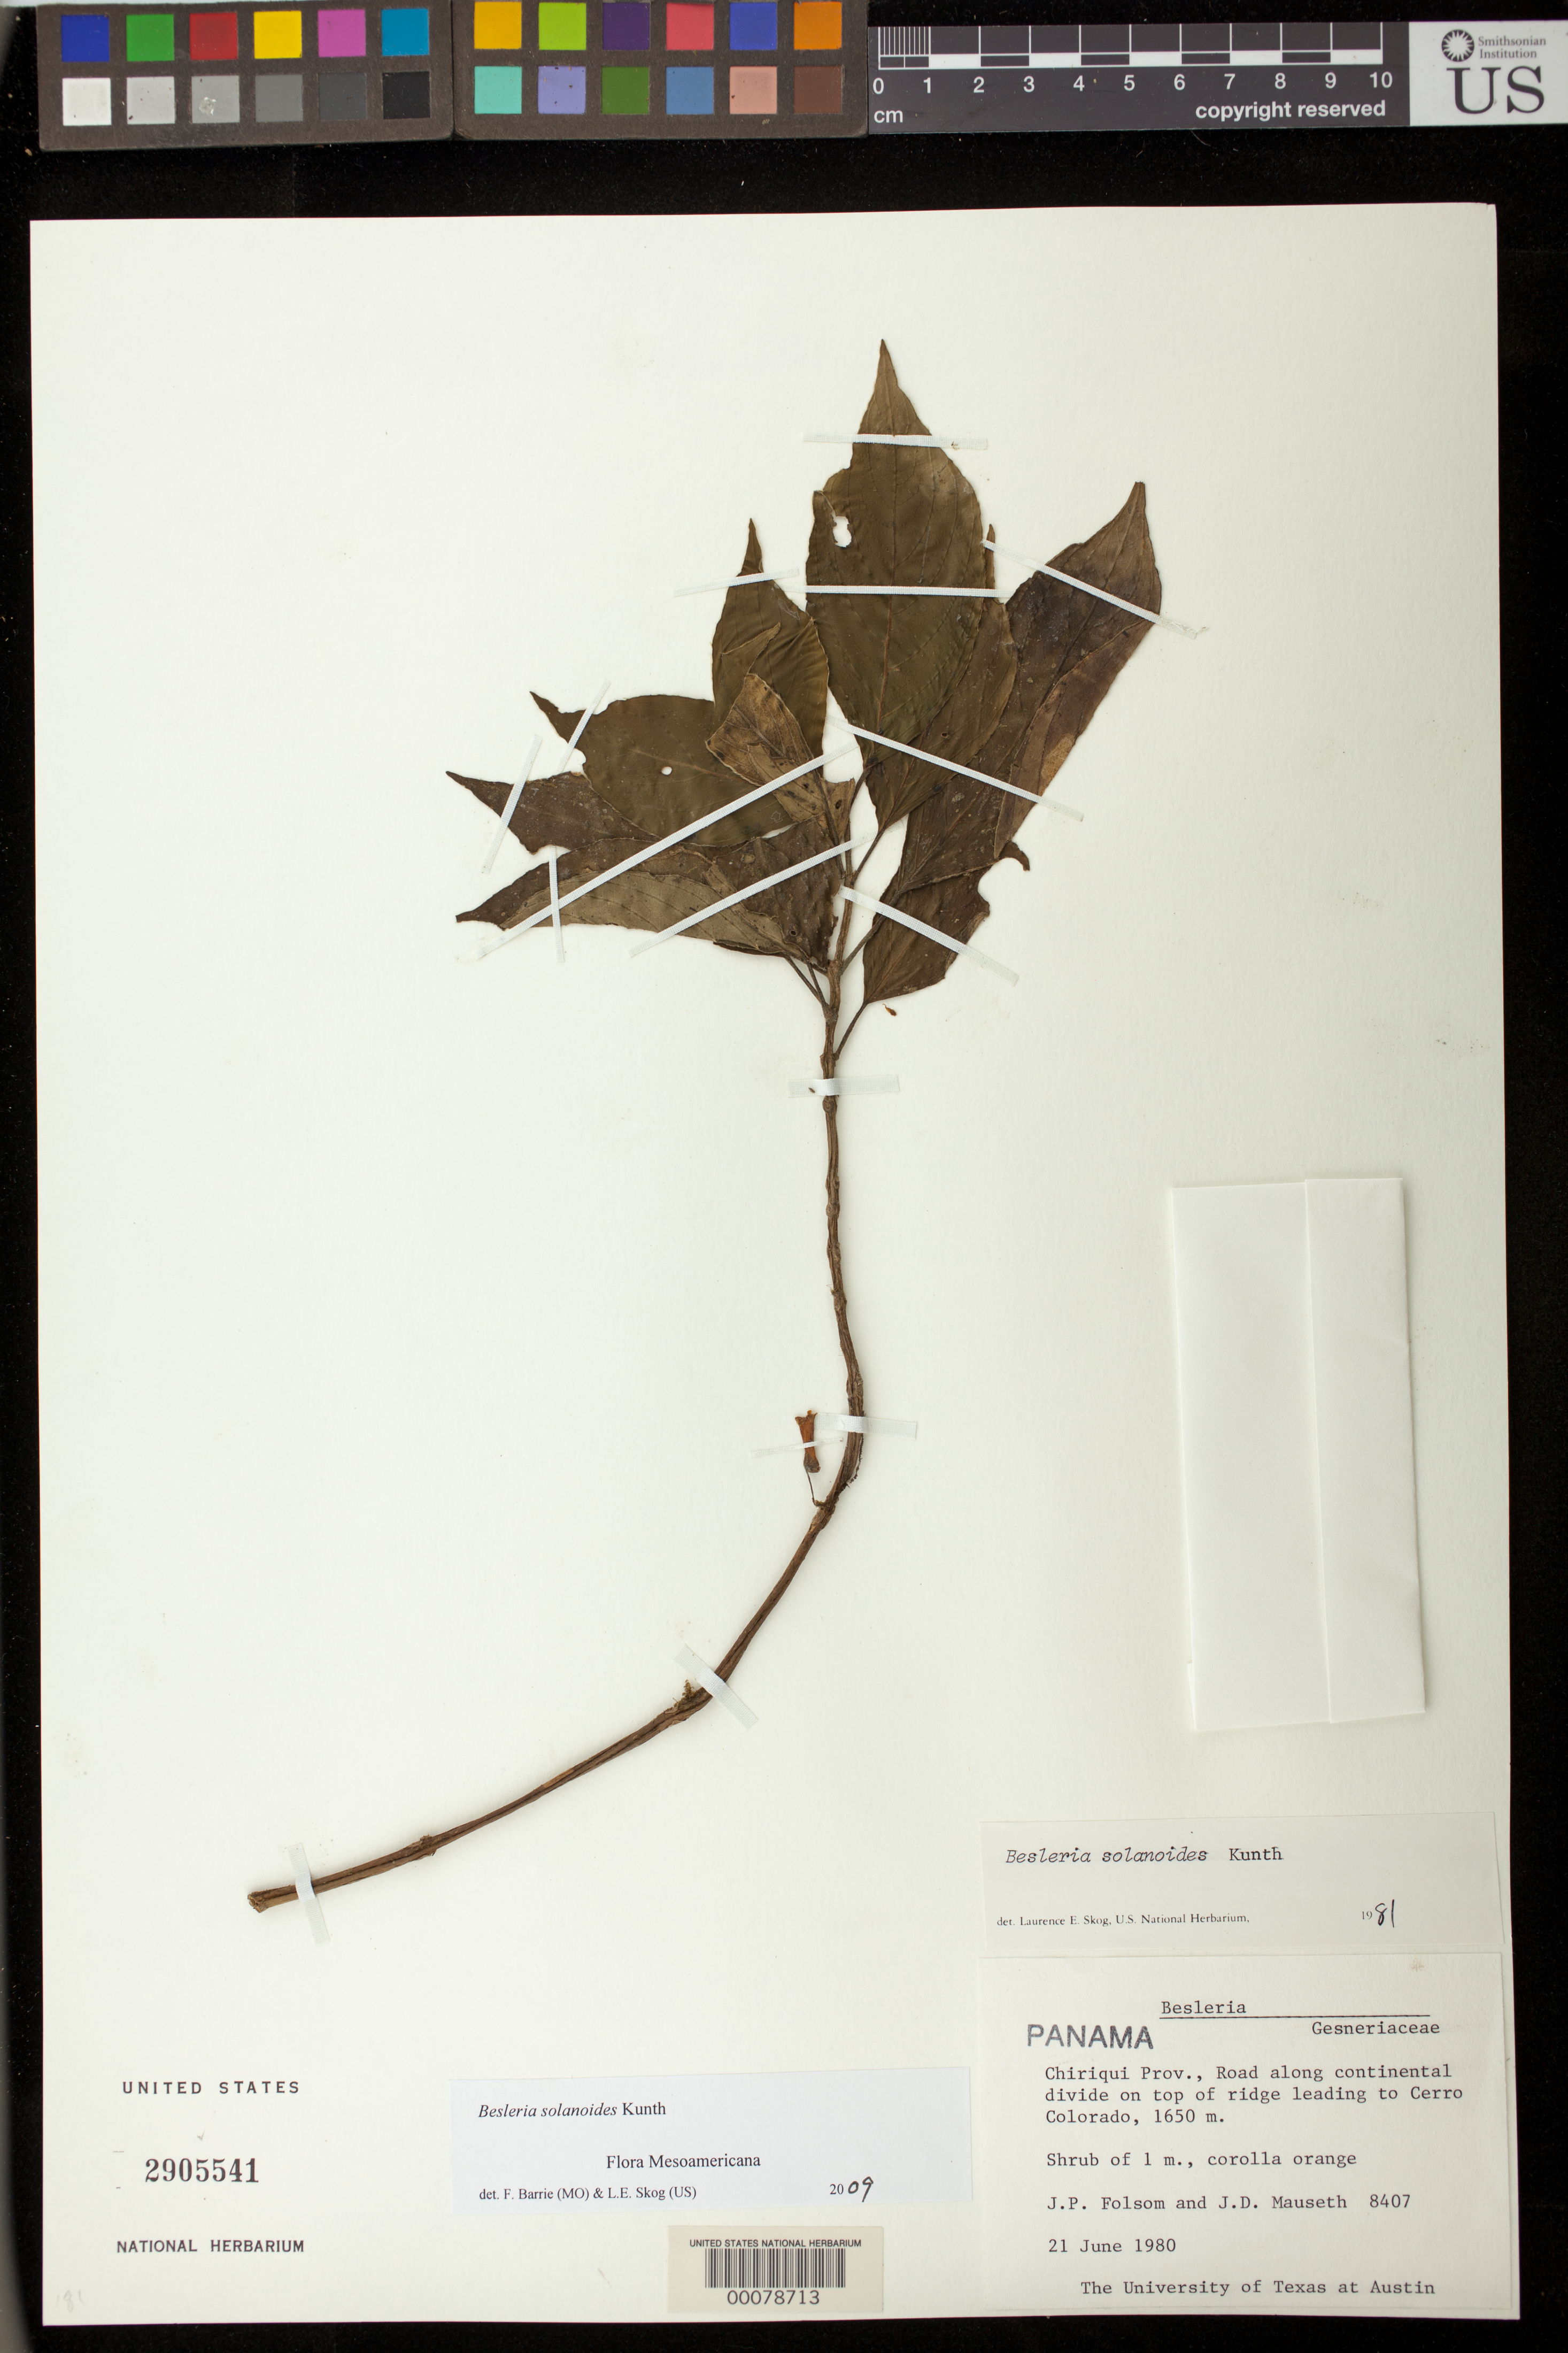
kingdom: Plantae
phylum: Tracheophyta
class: Magnoliopsida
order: Lamiales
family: Gesneriaceae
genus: Besleria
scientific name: Besleria solanoides var. solanoides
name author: Kunth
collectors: J. P. Folsom & J. Mauseth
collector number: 8407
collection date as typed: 21 Jun 1980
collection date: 1980-06-21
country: Panama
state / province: Chiriquí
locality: Road along continental divide on top of ridge leading to Cerro Colorado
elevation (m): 1650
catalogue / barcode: US 2905541